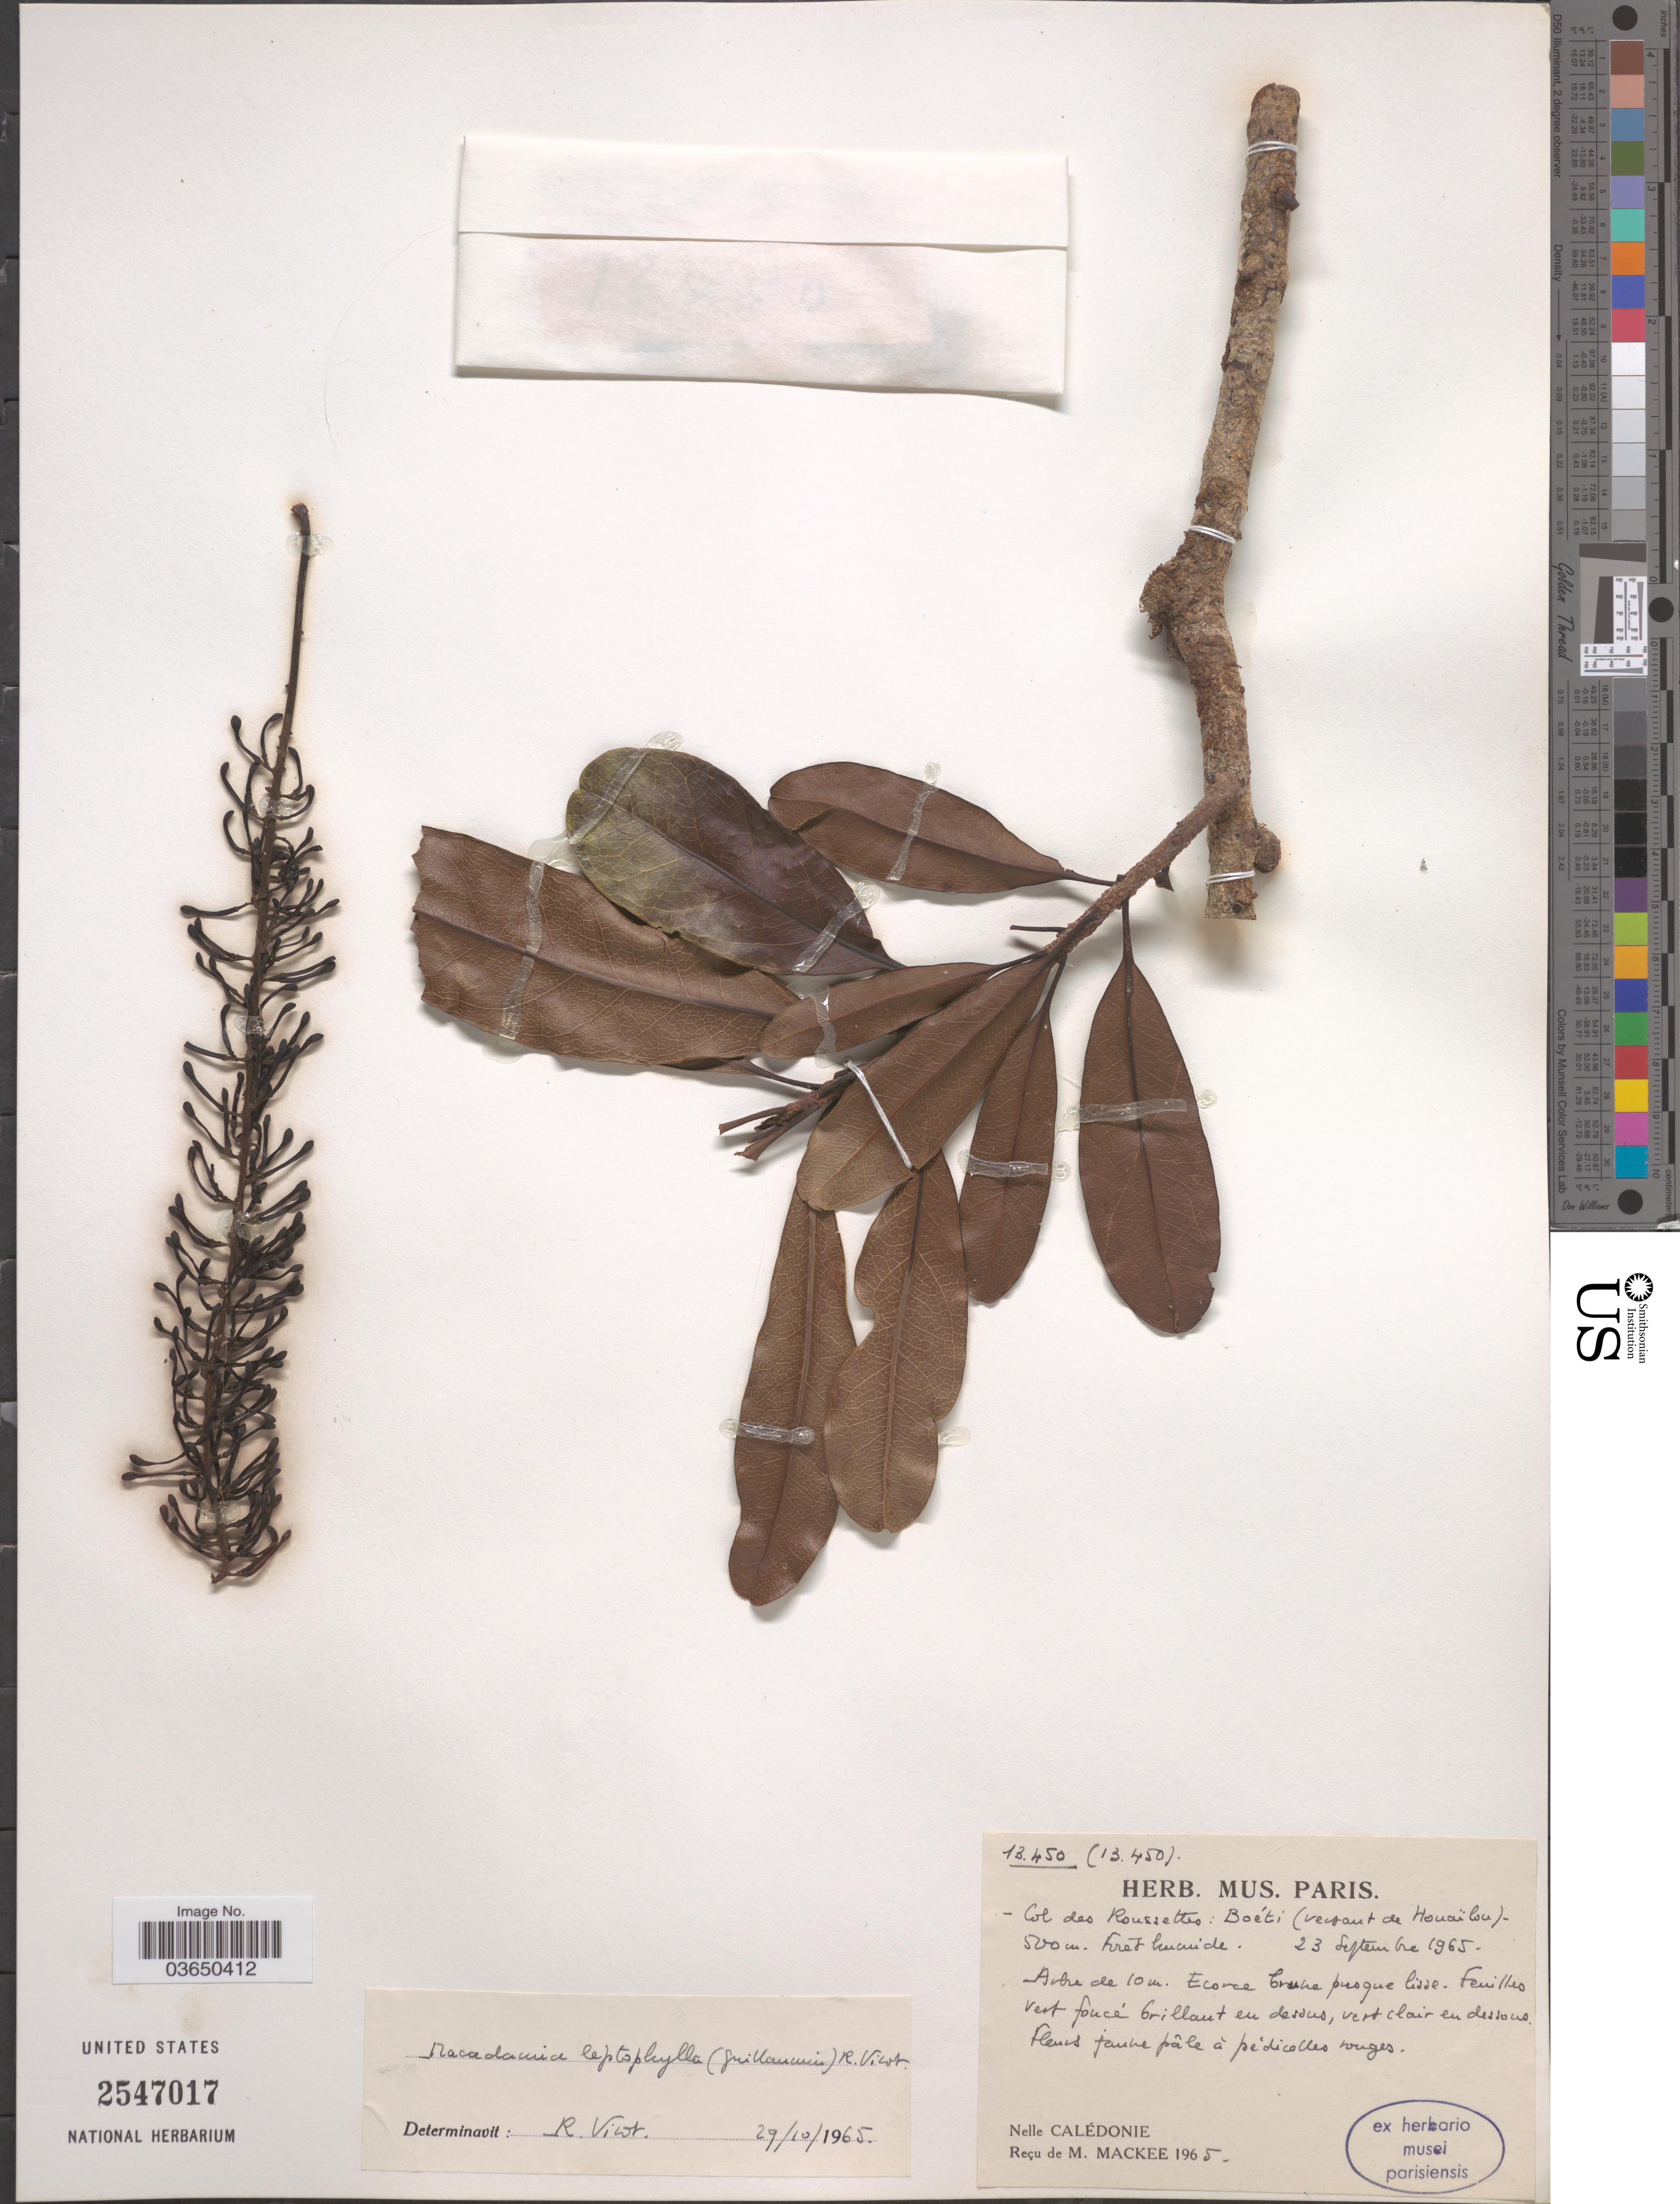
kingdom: Plantae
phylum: Tracheophyta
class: Magnoliopsida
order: Proteales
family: Proteaceae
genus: Macadamia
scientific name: Macadamia leptophylla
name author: (Guillaumin) R. Virot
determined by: Strong, Mark T., (BOT), Smithsonian Institution - National Museum of Natural History (UNITED STATES)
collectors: M. Mackee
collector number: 13450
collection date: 1965-09-23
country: New Caledonia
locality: Col des Roussettes: Boéti (vesant de Houaïloa). Nelle Calédonie.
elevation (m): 500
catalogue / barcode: US 2547017